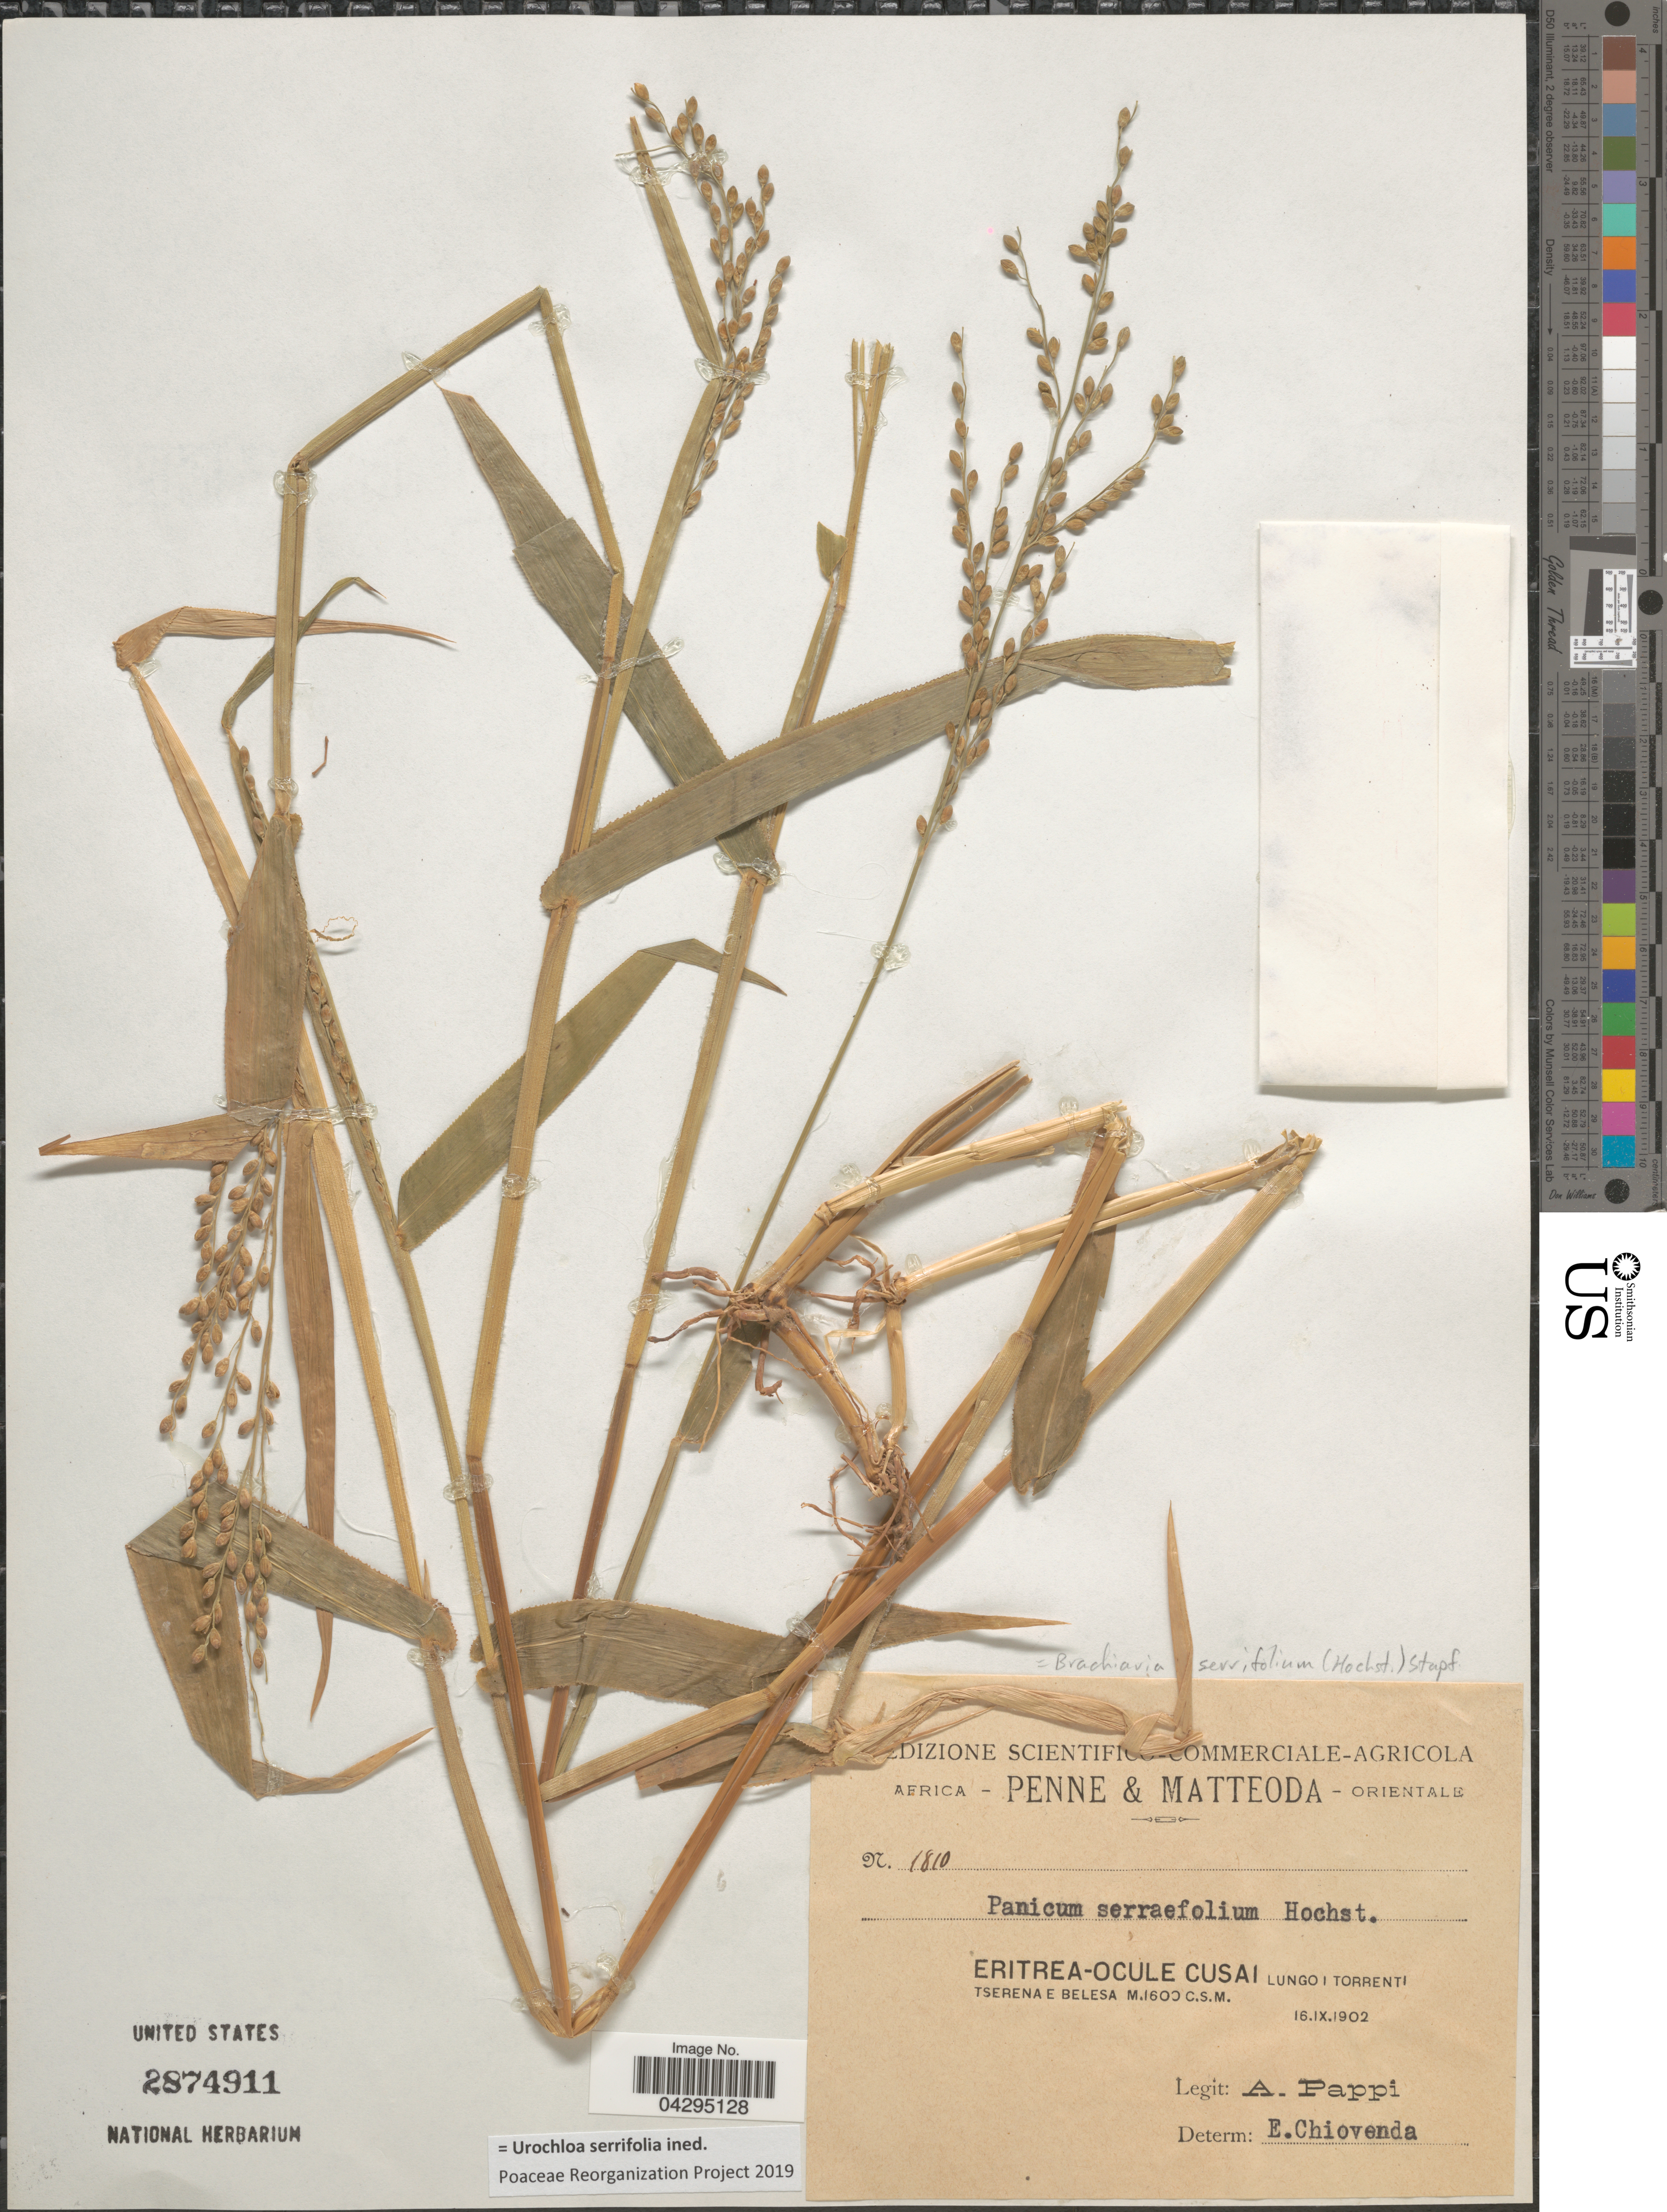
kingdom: Plantae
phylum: Tracheophyta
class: Liliopsida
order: Poales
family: Poaceae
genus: Urochloa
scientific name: Urochloa serrifolia ined.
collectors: A. Pappi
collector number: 1810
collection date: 1902-09-16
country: Eritrea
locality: Ocule Cusai lungo i torrenti tserena e belesa.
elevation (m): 1600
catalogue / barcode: US 2874911